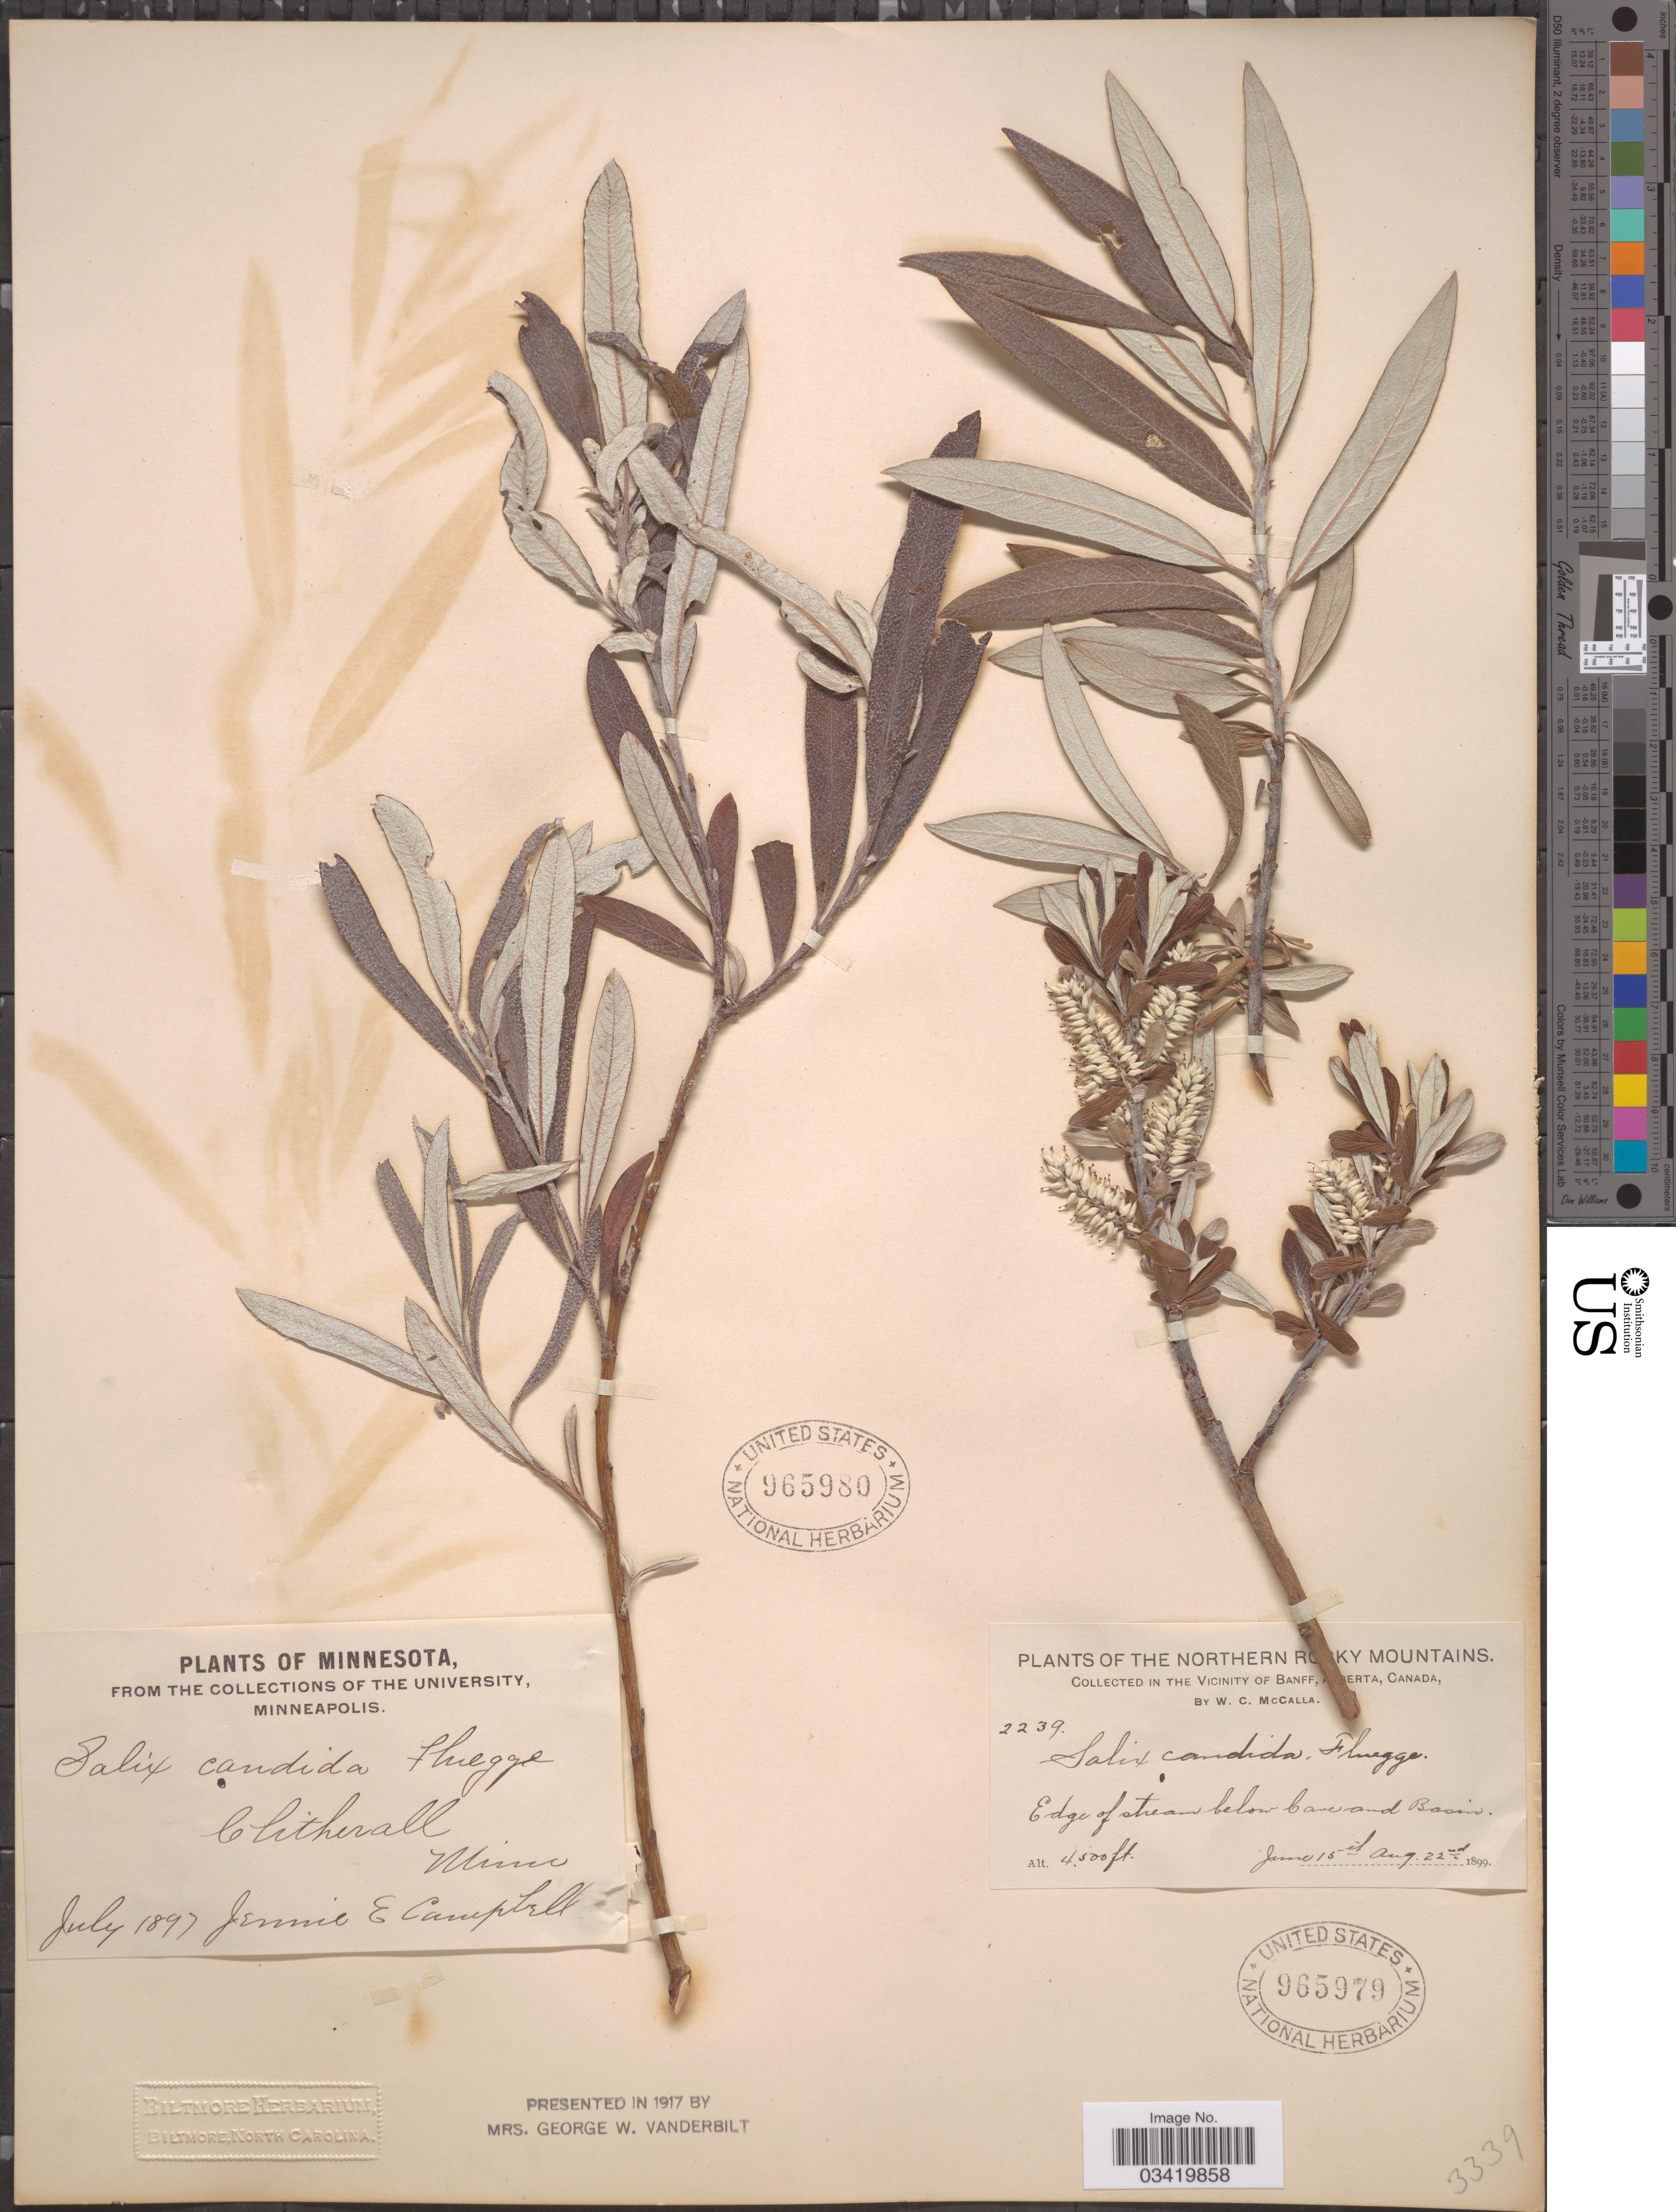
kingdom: Plantae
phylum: Tracheophyta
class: Magnoliopsida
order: Malpighiales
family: Salicaceae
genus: Salix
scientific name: Salix candida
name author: Flüggé ex Willd.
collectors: W. McCalla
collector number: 2239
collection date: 1899-06-15/1899-08-22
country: Canada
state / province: Alberta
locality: Northern Rocky Mountains. In the Vicinity of Banff. Edge of stream below Cave and Basin.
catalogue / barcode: US 965979-2